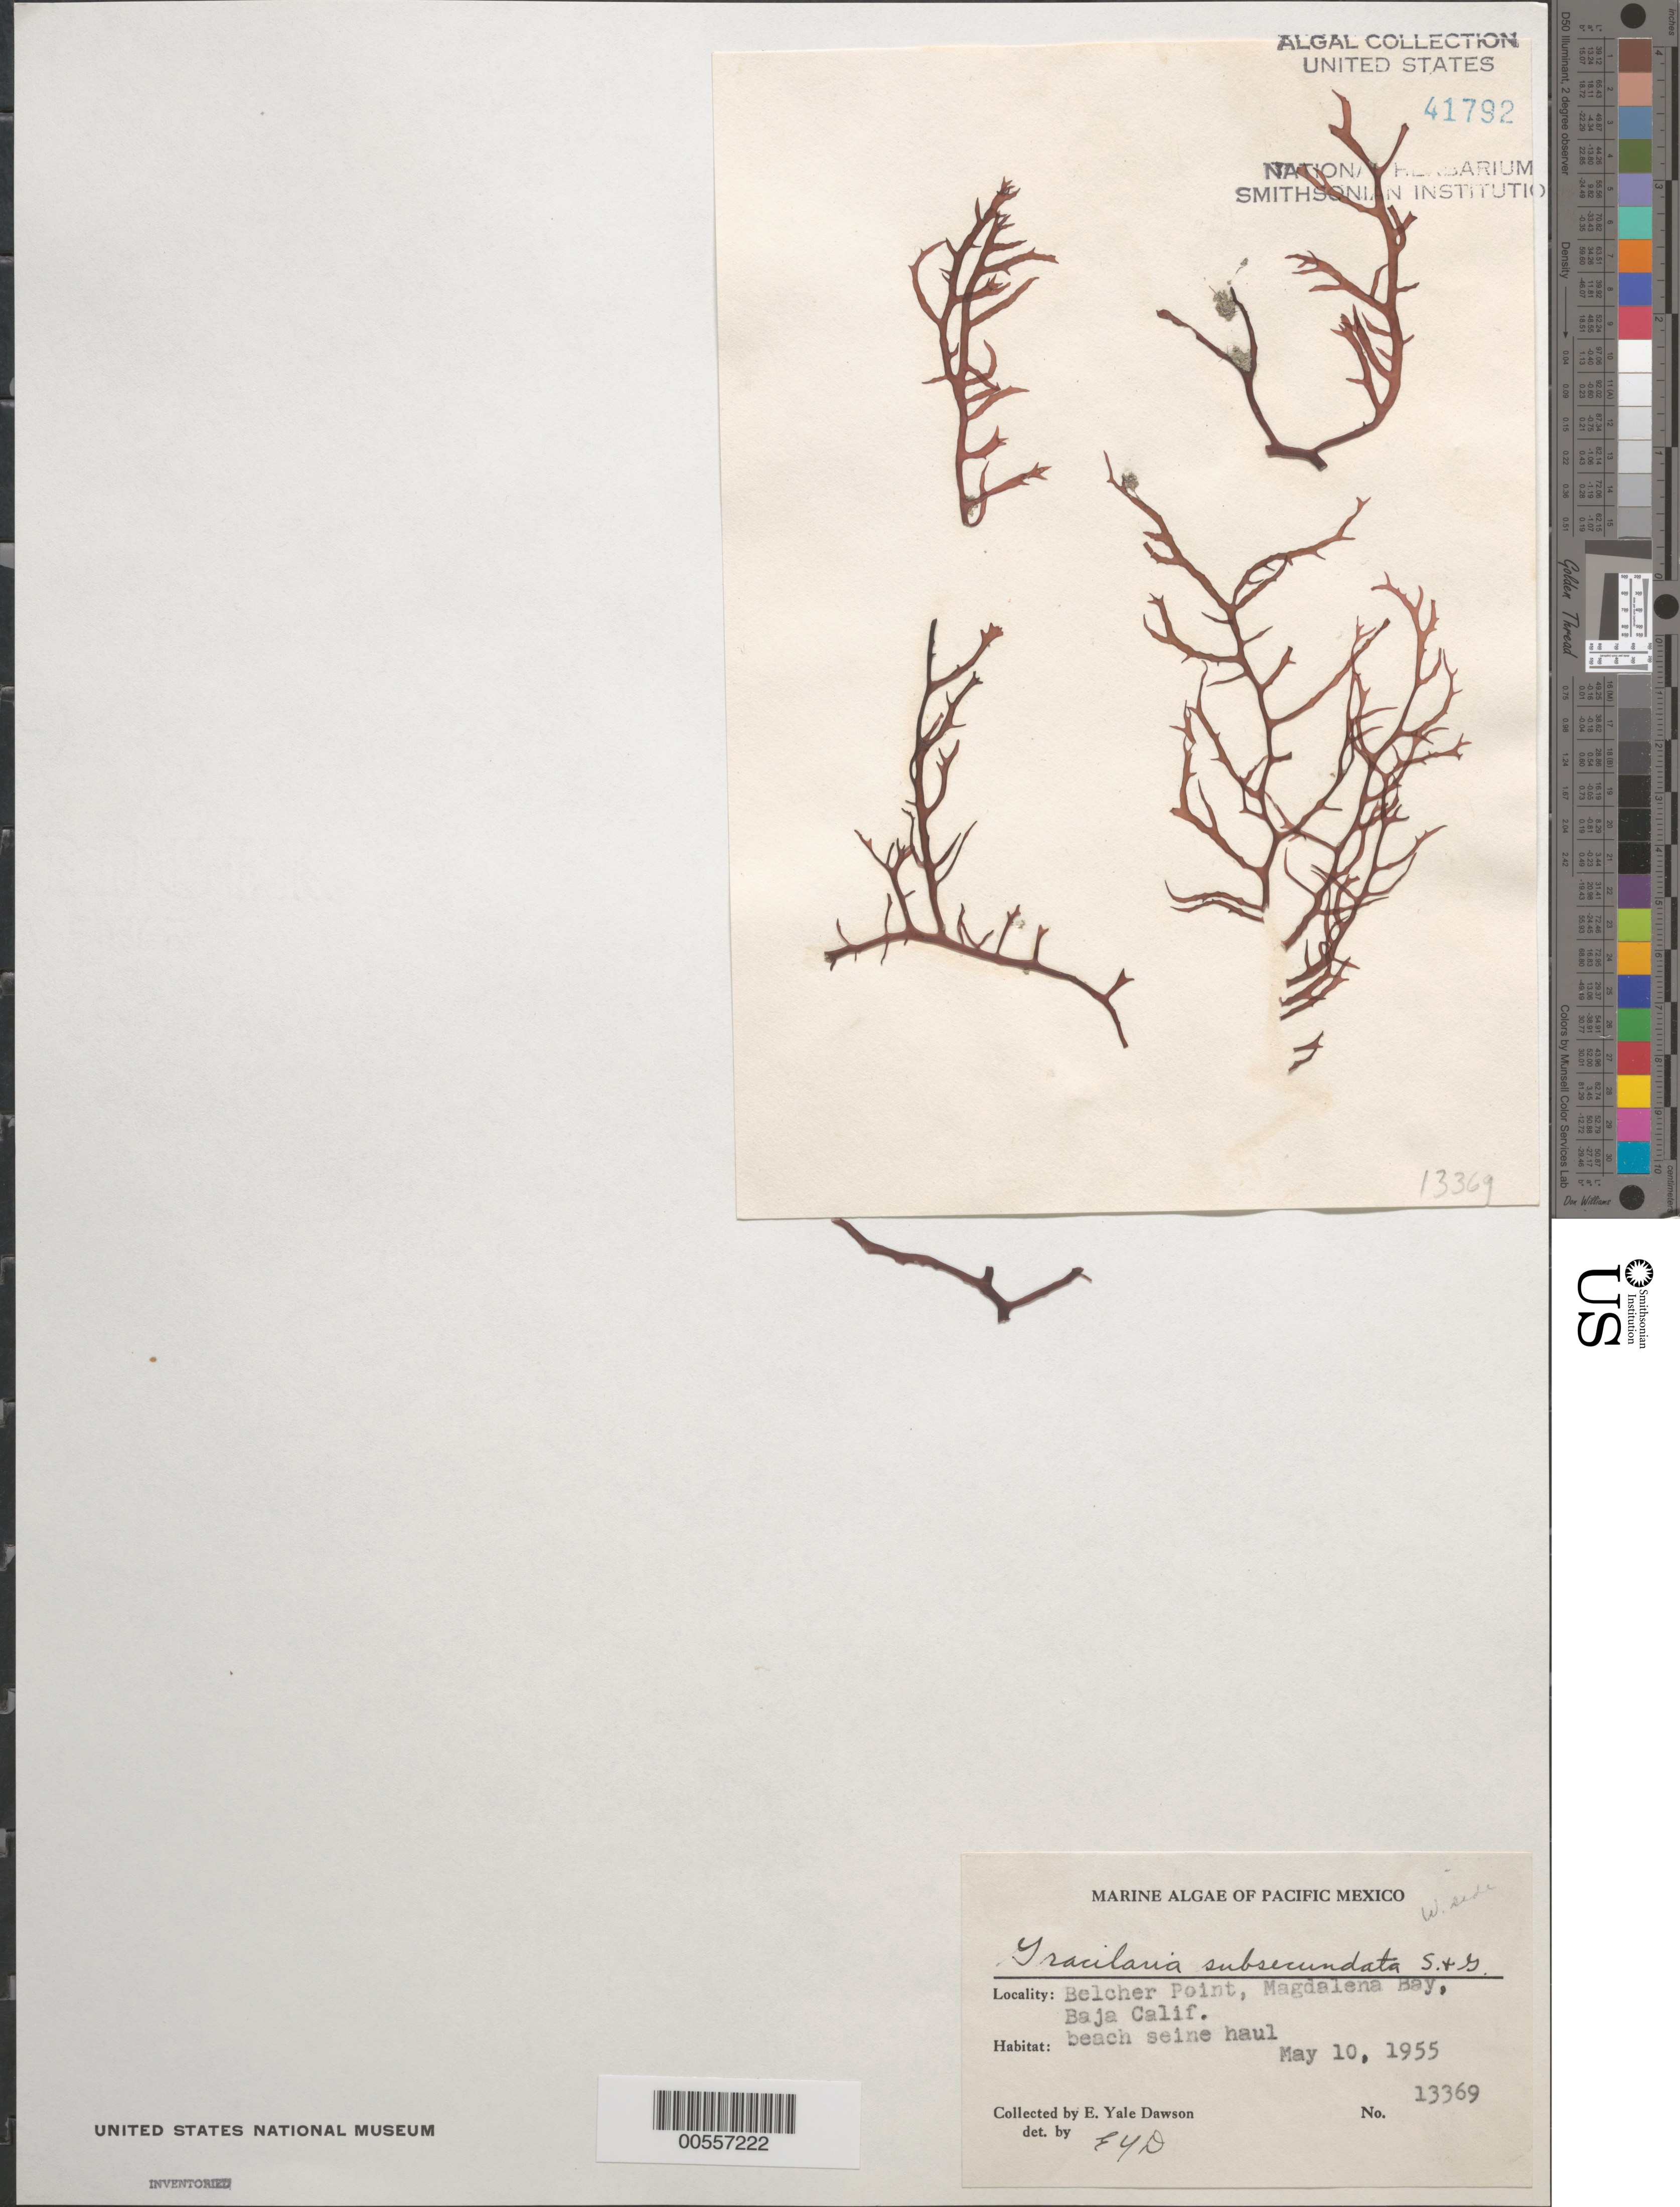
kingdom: Plantae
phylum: Rhodophyta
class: Florideophyceae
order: Gracilariales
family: Gracilariaceae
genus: Gracilaria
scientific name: Gracilaria subsecundata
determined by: Dawson, E. Y.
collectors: E. Y. Dawson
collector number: EYD 13369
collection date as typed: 10 May 1955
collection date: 1955-05-10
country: Mexico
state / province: Baja California Sur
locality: Belcher Point, Magdalena Bay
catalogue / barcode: US 41792